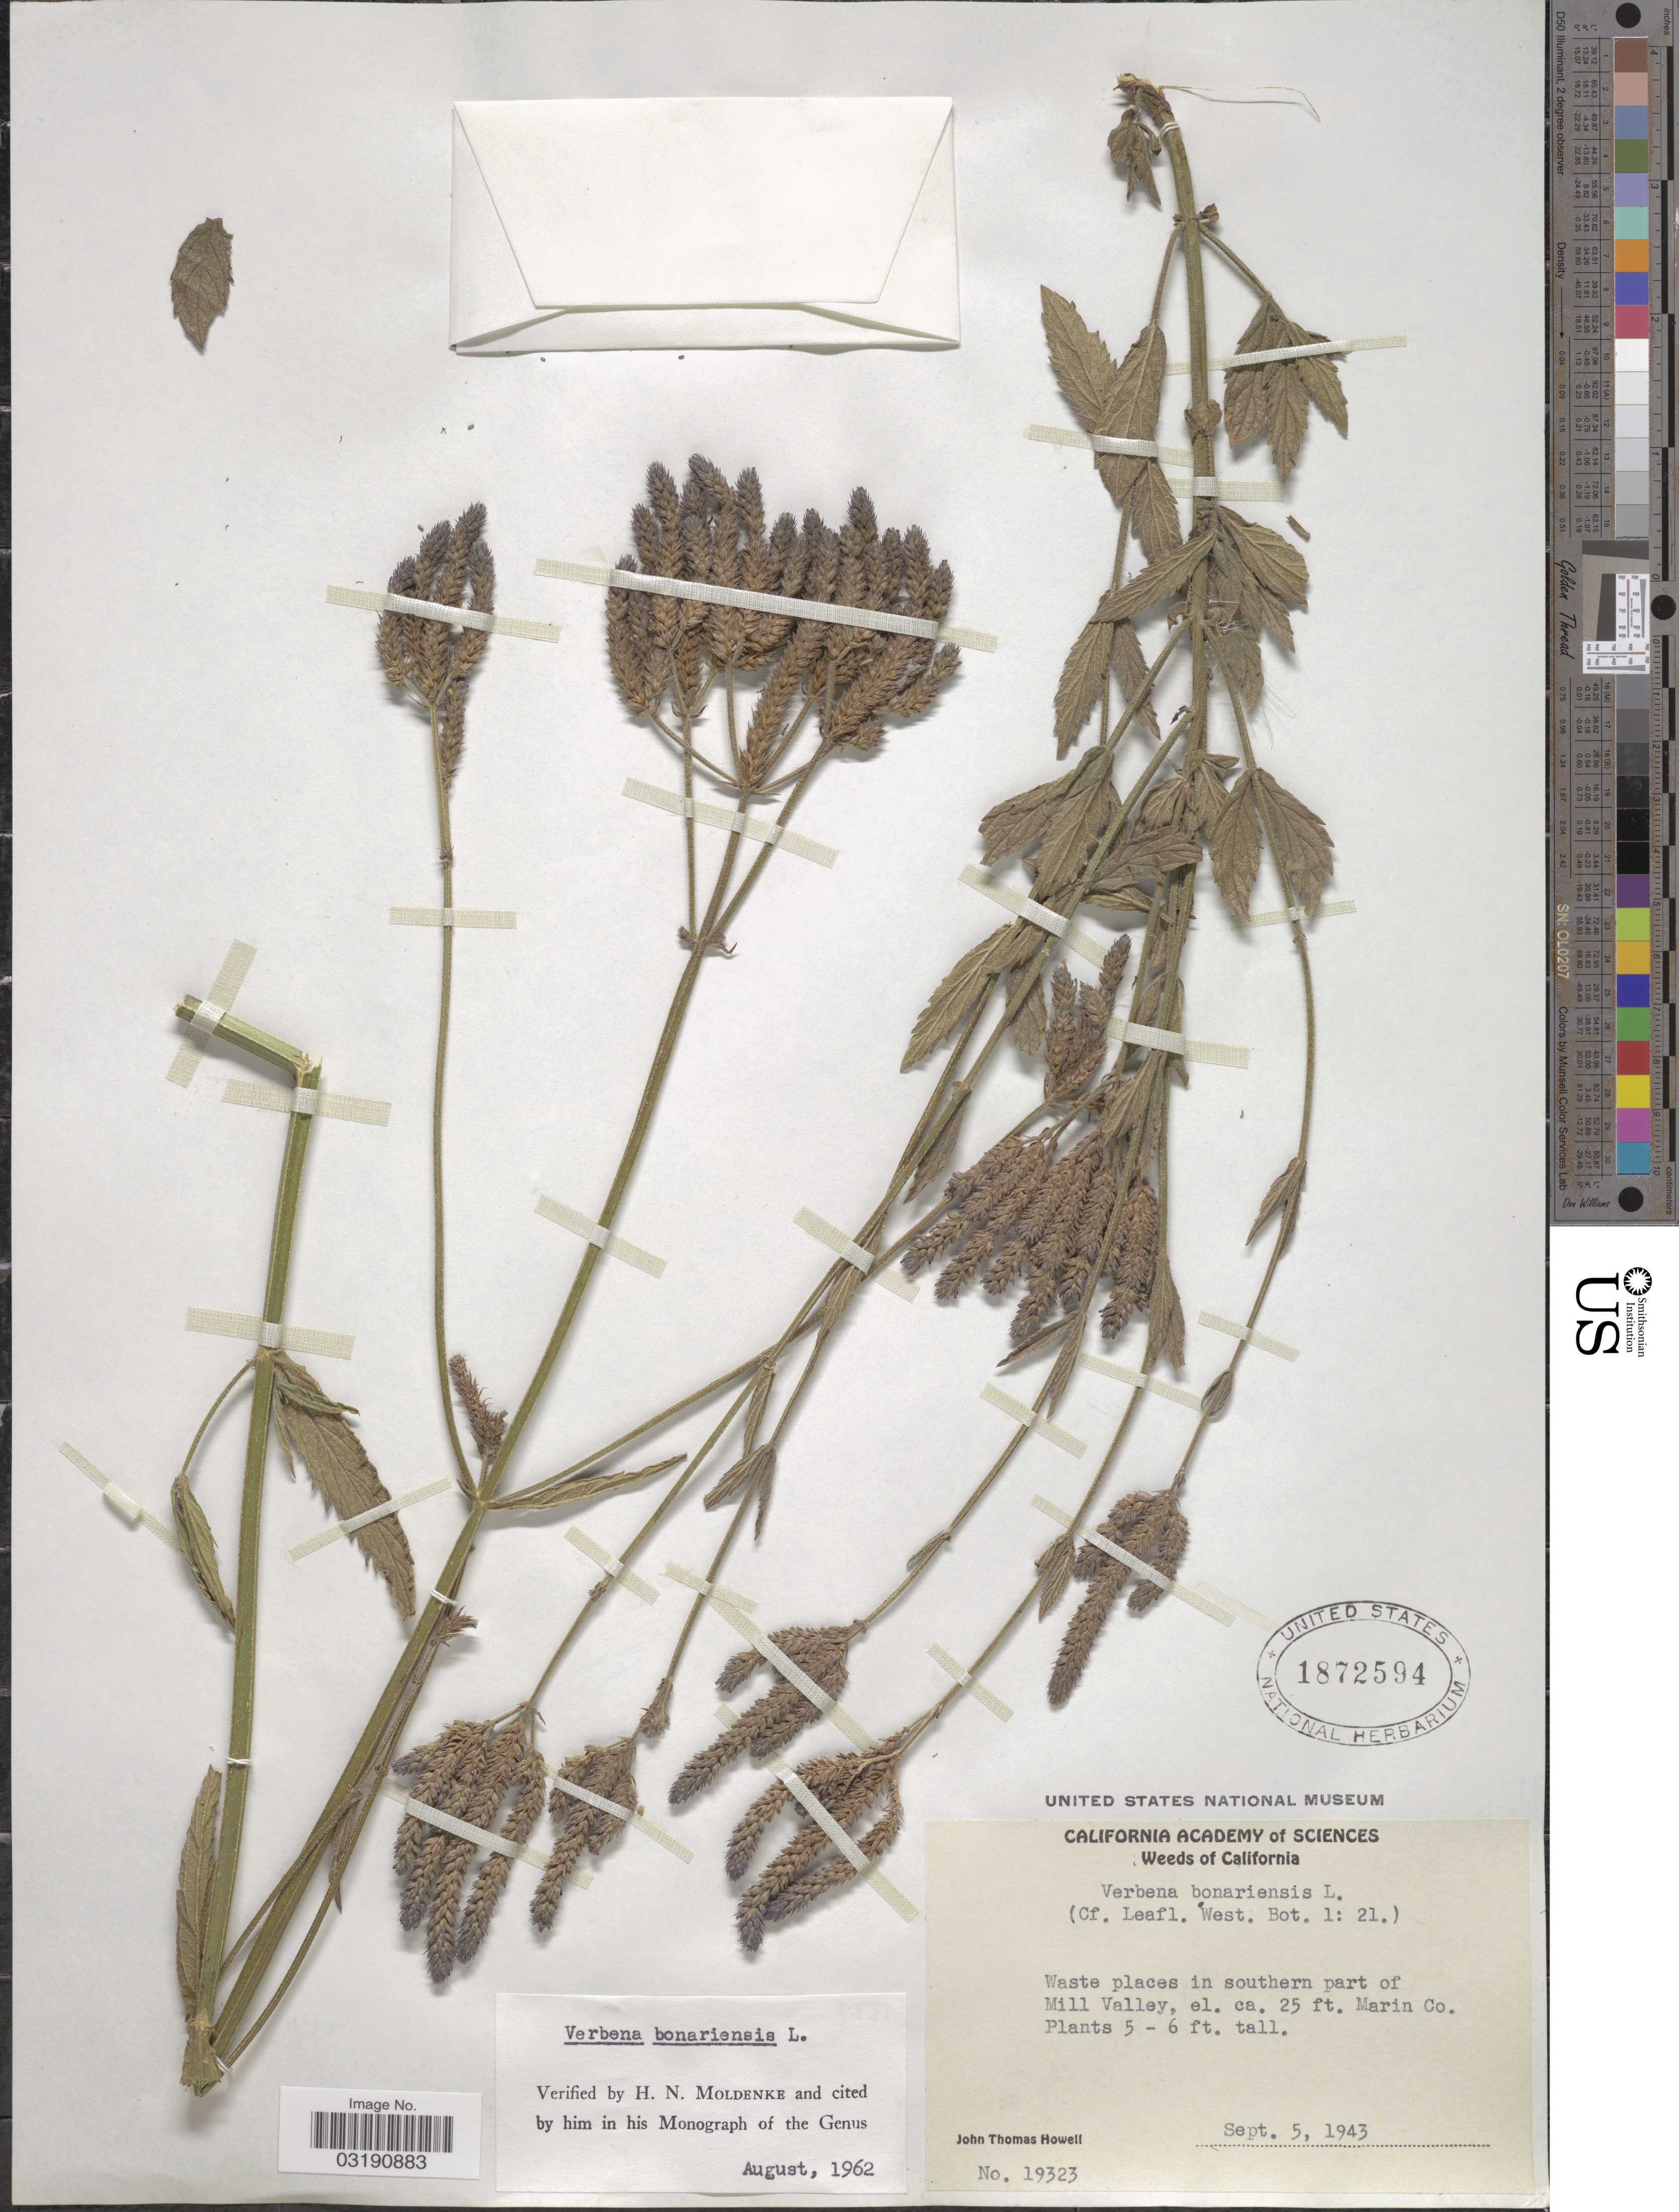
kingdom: Plantae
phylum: Tracheophyta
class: Magnoliopsida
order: Lamiales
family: Verbenaceae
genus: Verbena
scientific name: Verbena bonariensis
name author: L.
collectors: J. T. Howell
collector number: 19323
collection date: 1943-09-05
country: United States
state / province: California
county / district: Marin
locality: Waste places in southern part of Mill Valley. Marin Co.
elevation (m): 8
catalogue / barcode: US 1872594